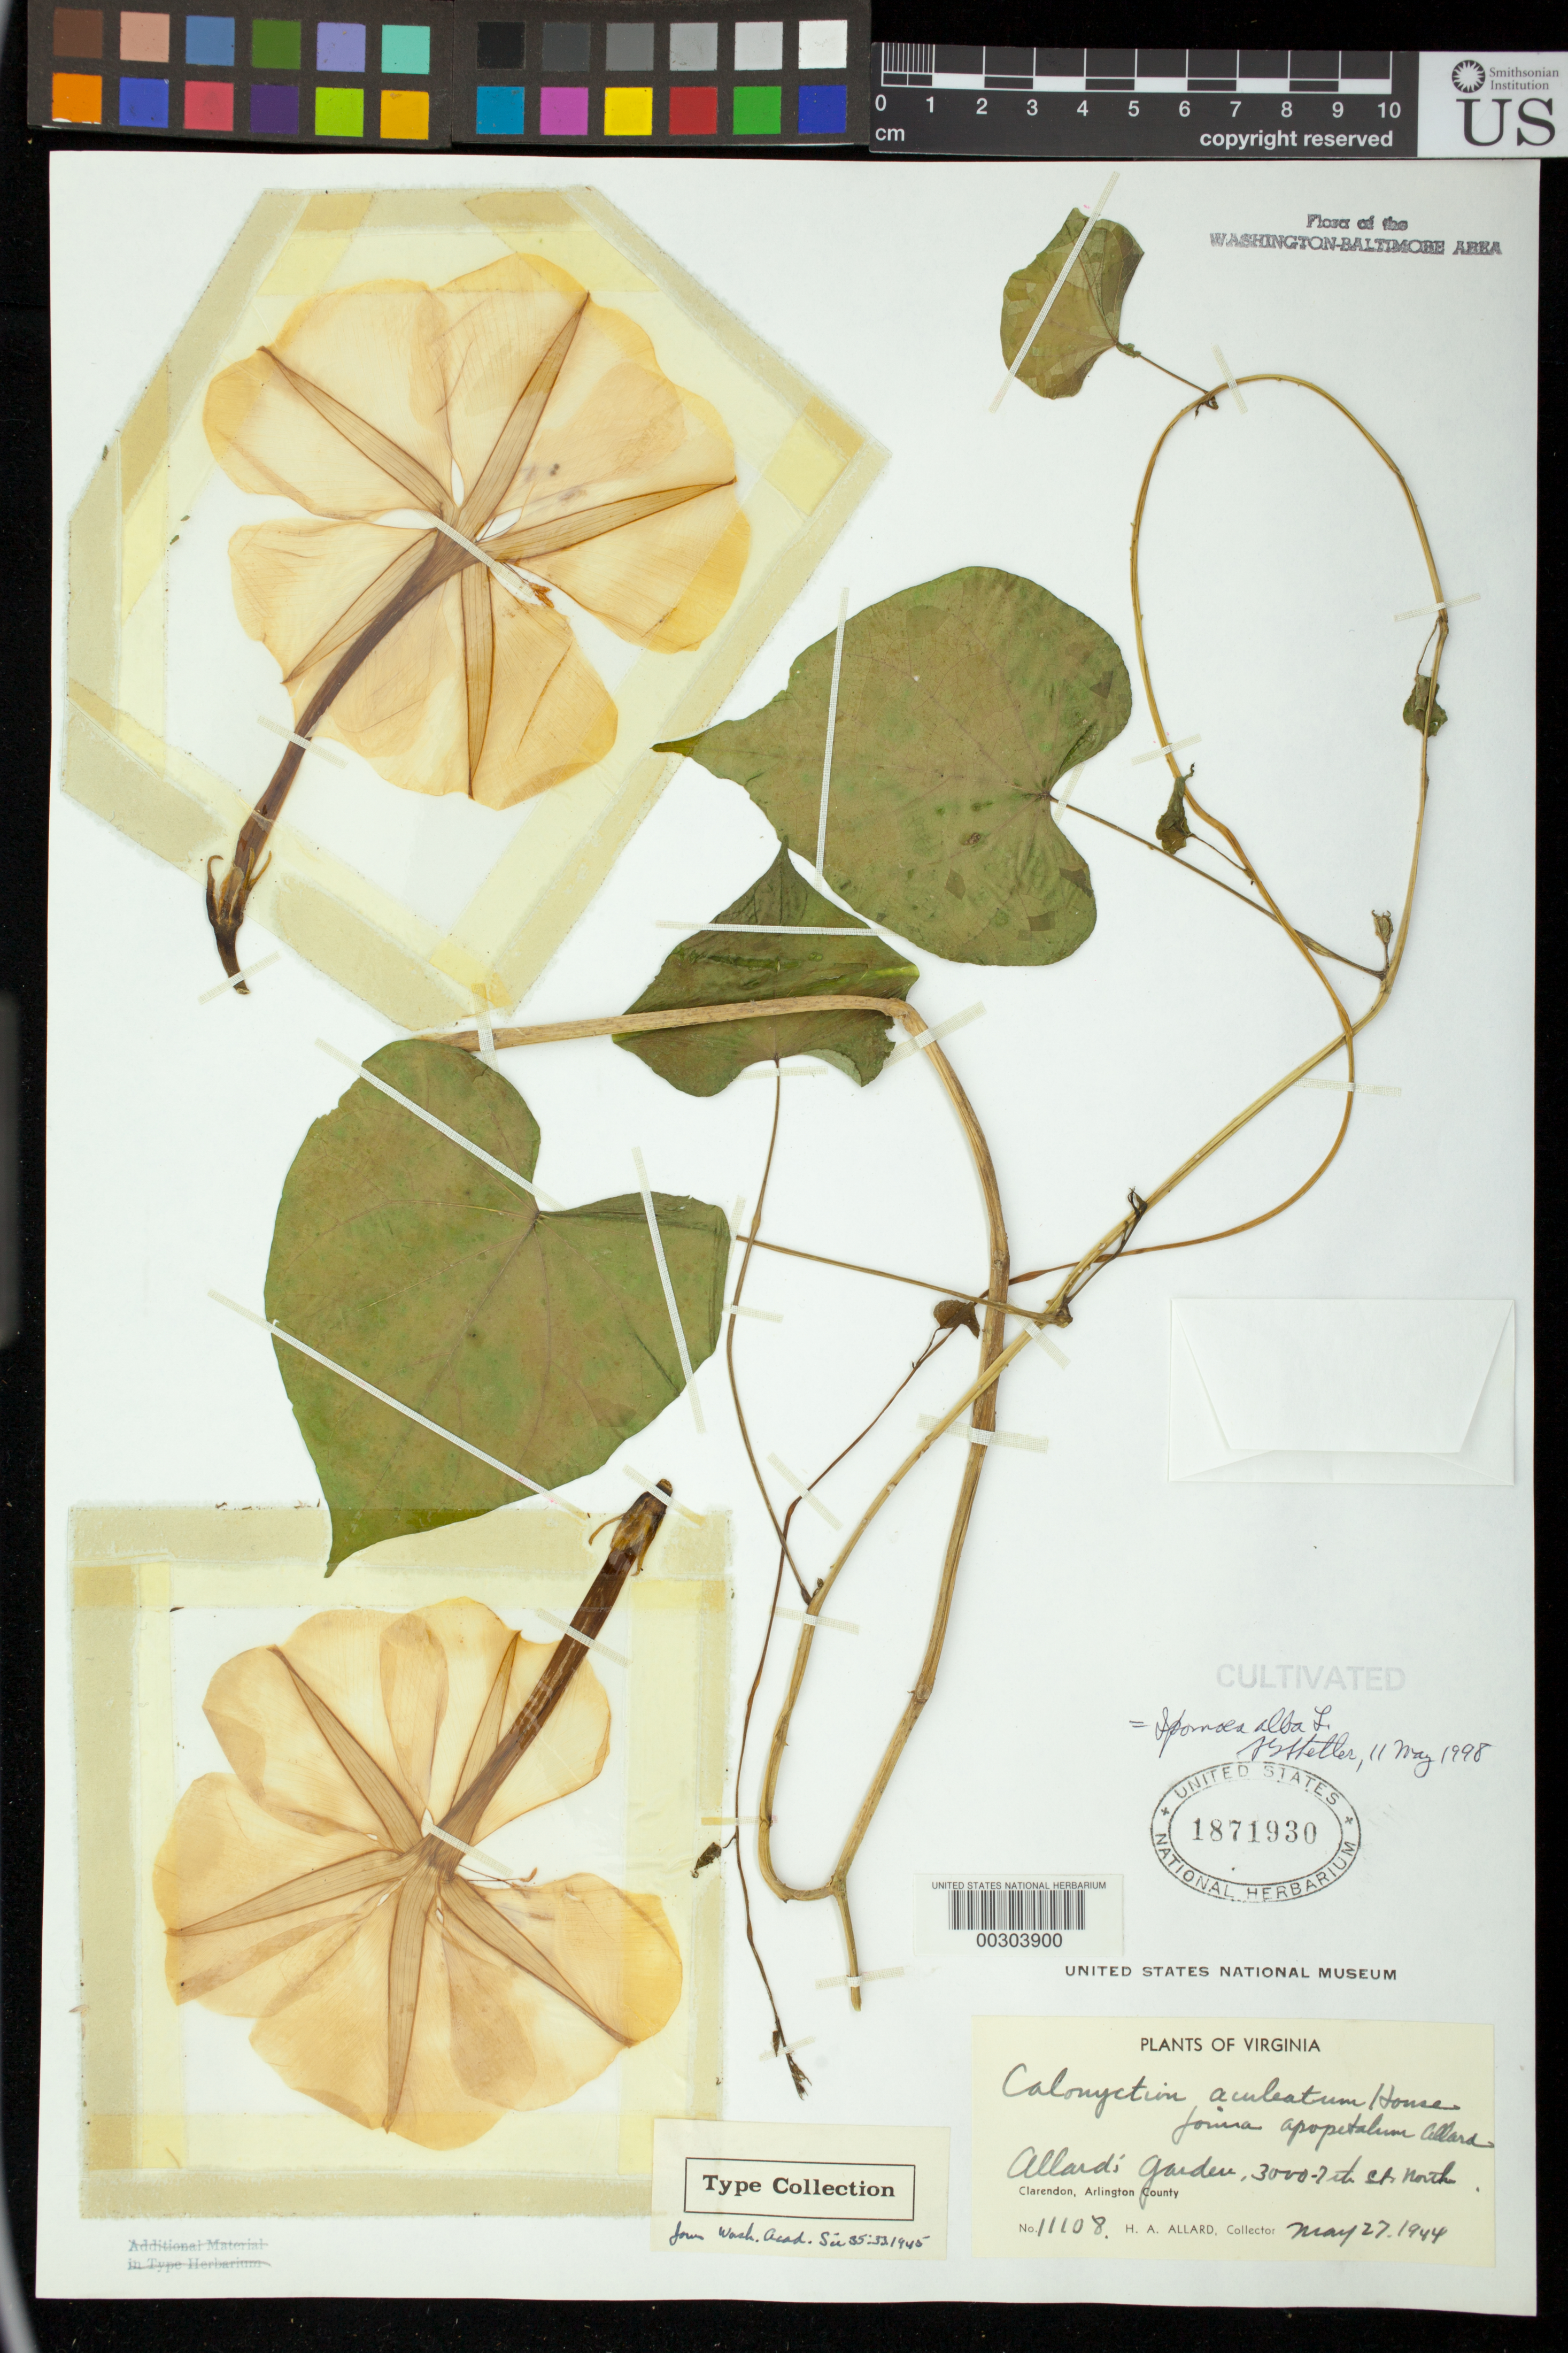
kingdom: Plantae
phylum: Tracheophyta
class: Magnoliopsida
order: Solanales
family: Convolvulaceae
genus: Calonyction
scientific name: Calonyction aculeatum f. apopetalum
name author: H.A. Allard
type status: Isotype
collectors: H. A. Allard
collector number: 11108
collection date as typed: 27 May 1944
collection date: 1944-05-27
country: United States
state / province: Virginia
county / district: Arlington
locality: Clarendon, 3000 7th St N, H.A. Allard's garden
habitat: Garden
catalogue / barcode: US 1871930